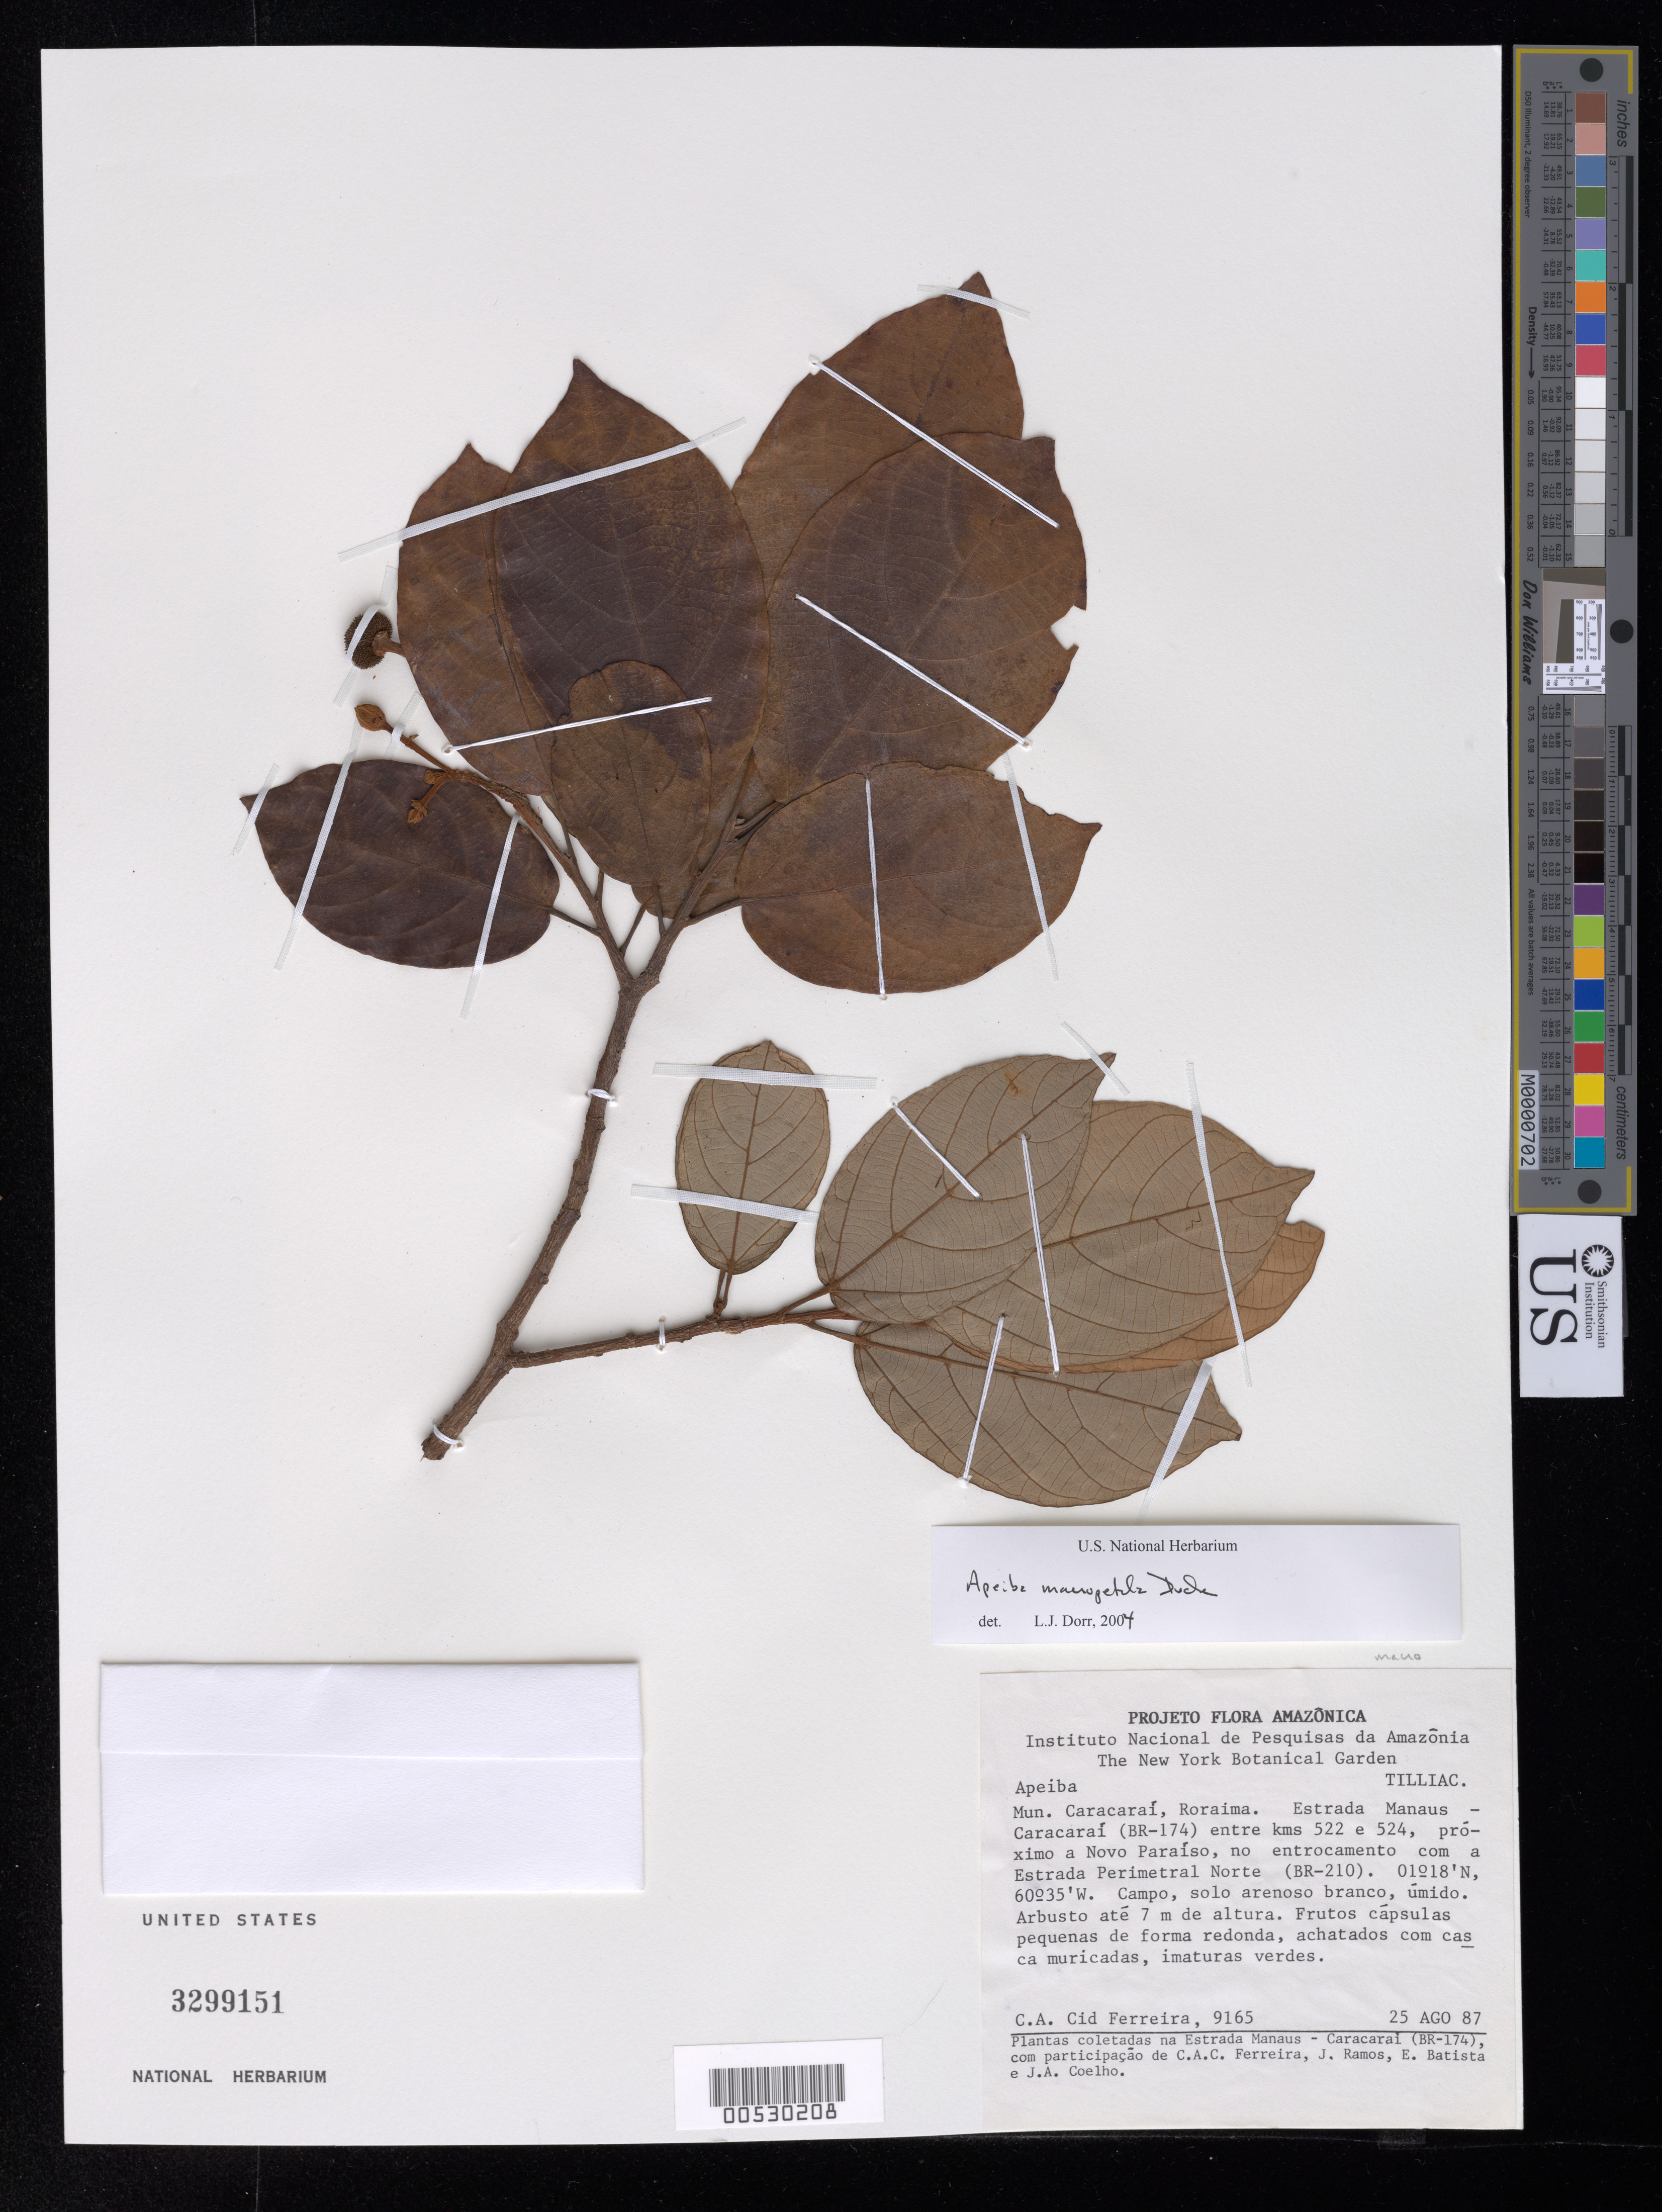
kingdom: Plantae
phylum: Tracheophyta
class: Magnoliopsida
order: Malvales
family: Malvaceae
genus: Apeiba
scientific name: Apeiba macropetala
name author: Ducke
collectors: C. A. Cid Ferreira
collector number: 9165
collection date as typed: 25 Aug 1987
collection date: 1987-08-25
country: Brazil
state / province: Roraima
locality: Caracarai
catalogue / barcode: US 3299151